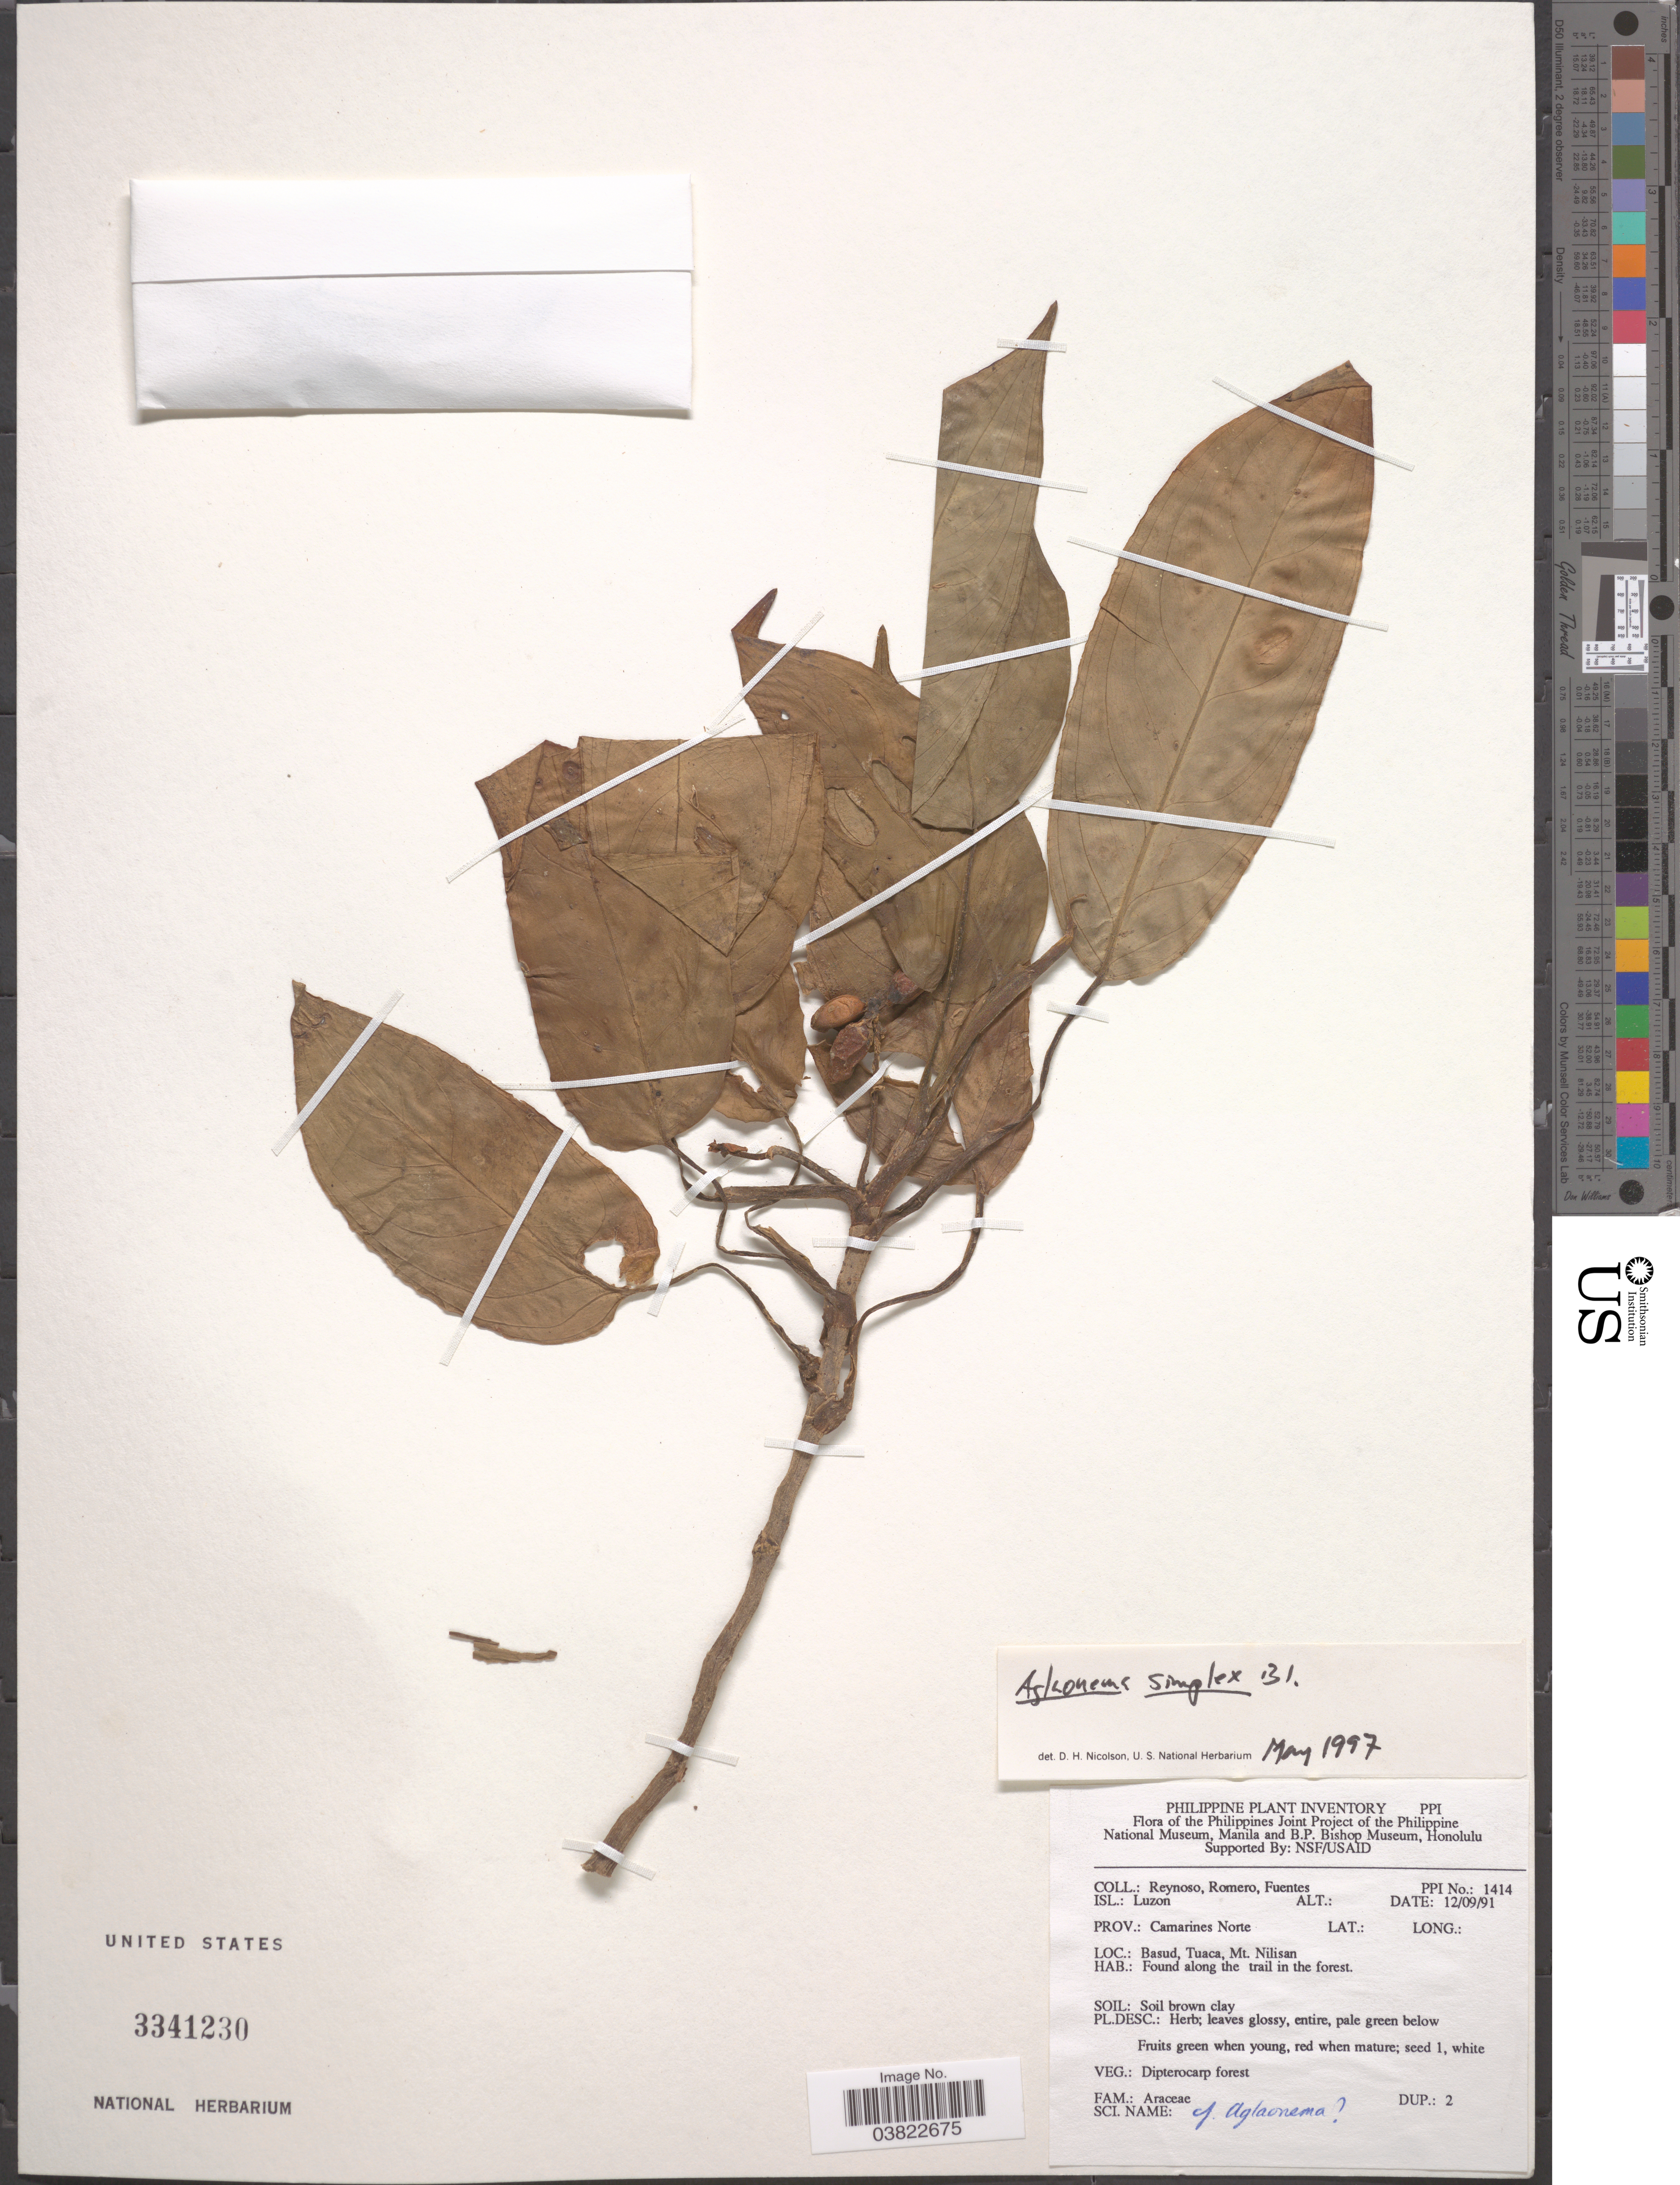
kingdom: Plantae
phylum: Tracheophyta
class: Liliopsida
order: Alismatales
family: Araceae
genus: Aglaonema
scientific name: Aglaonema simplex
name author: Blume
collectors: E. Reynoso, -. Romero & -. Fuentes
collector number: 1414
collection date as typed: Transcribed d/m/y: 12/9/91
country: Philippines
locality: Isl.: Luzon. Prov.: Camarines Norte. Basud, Tuaca, Mt. Nilisan.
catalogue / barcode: US 3341230